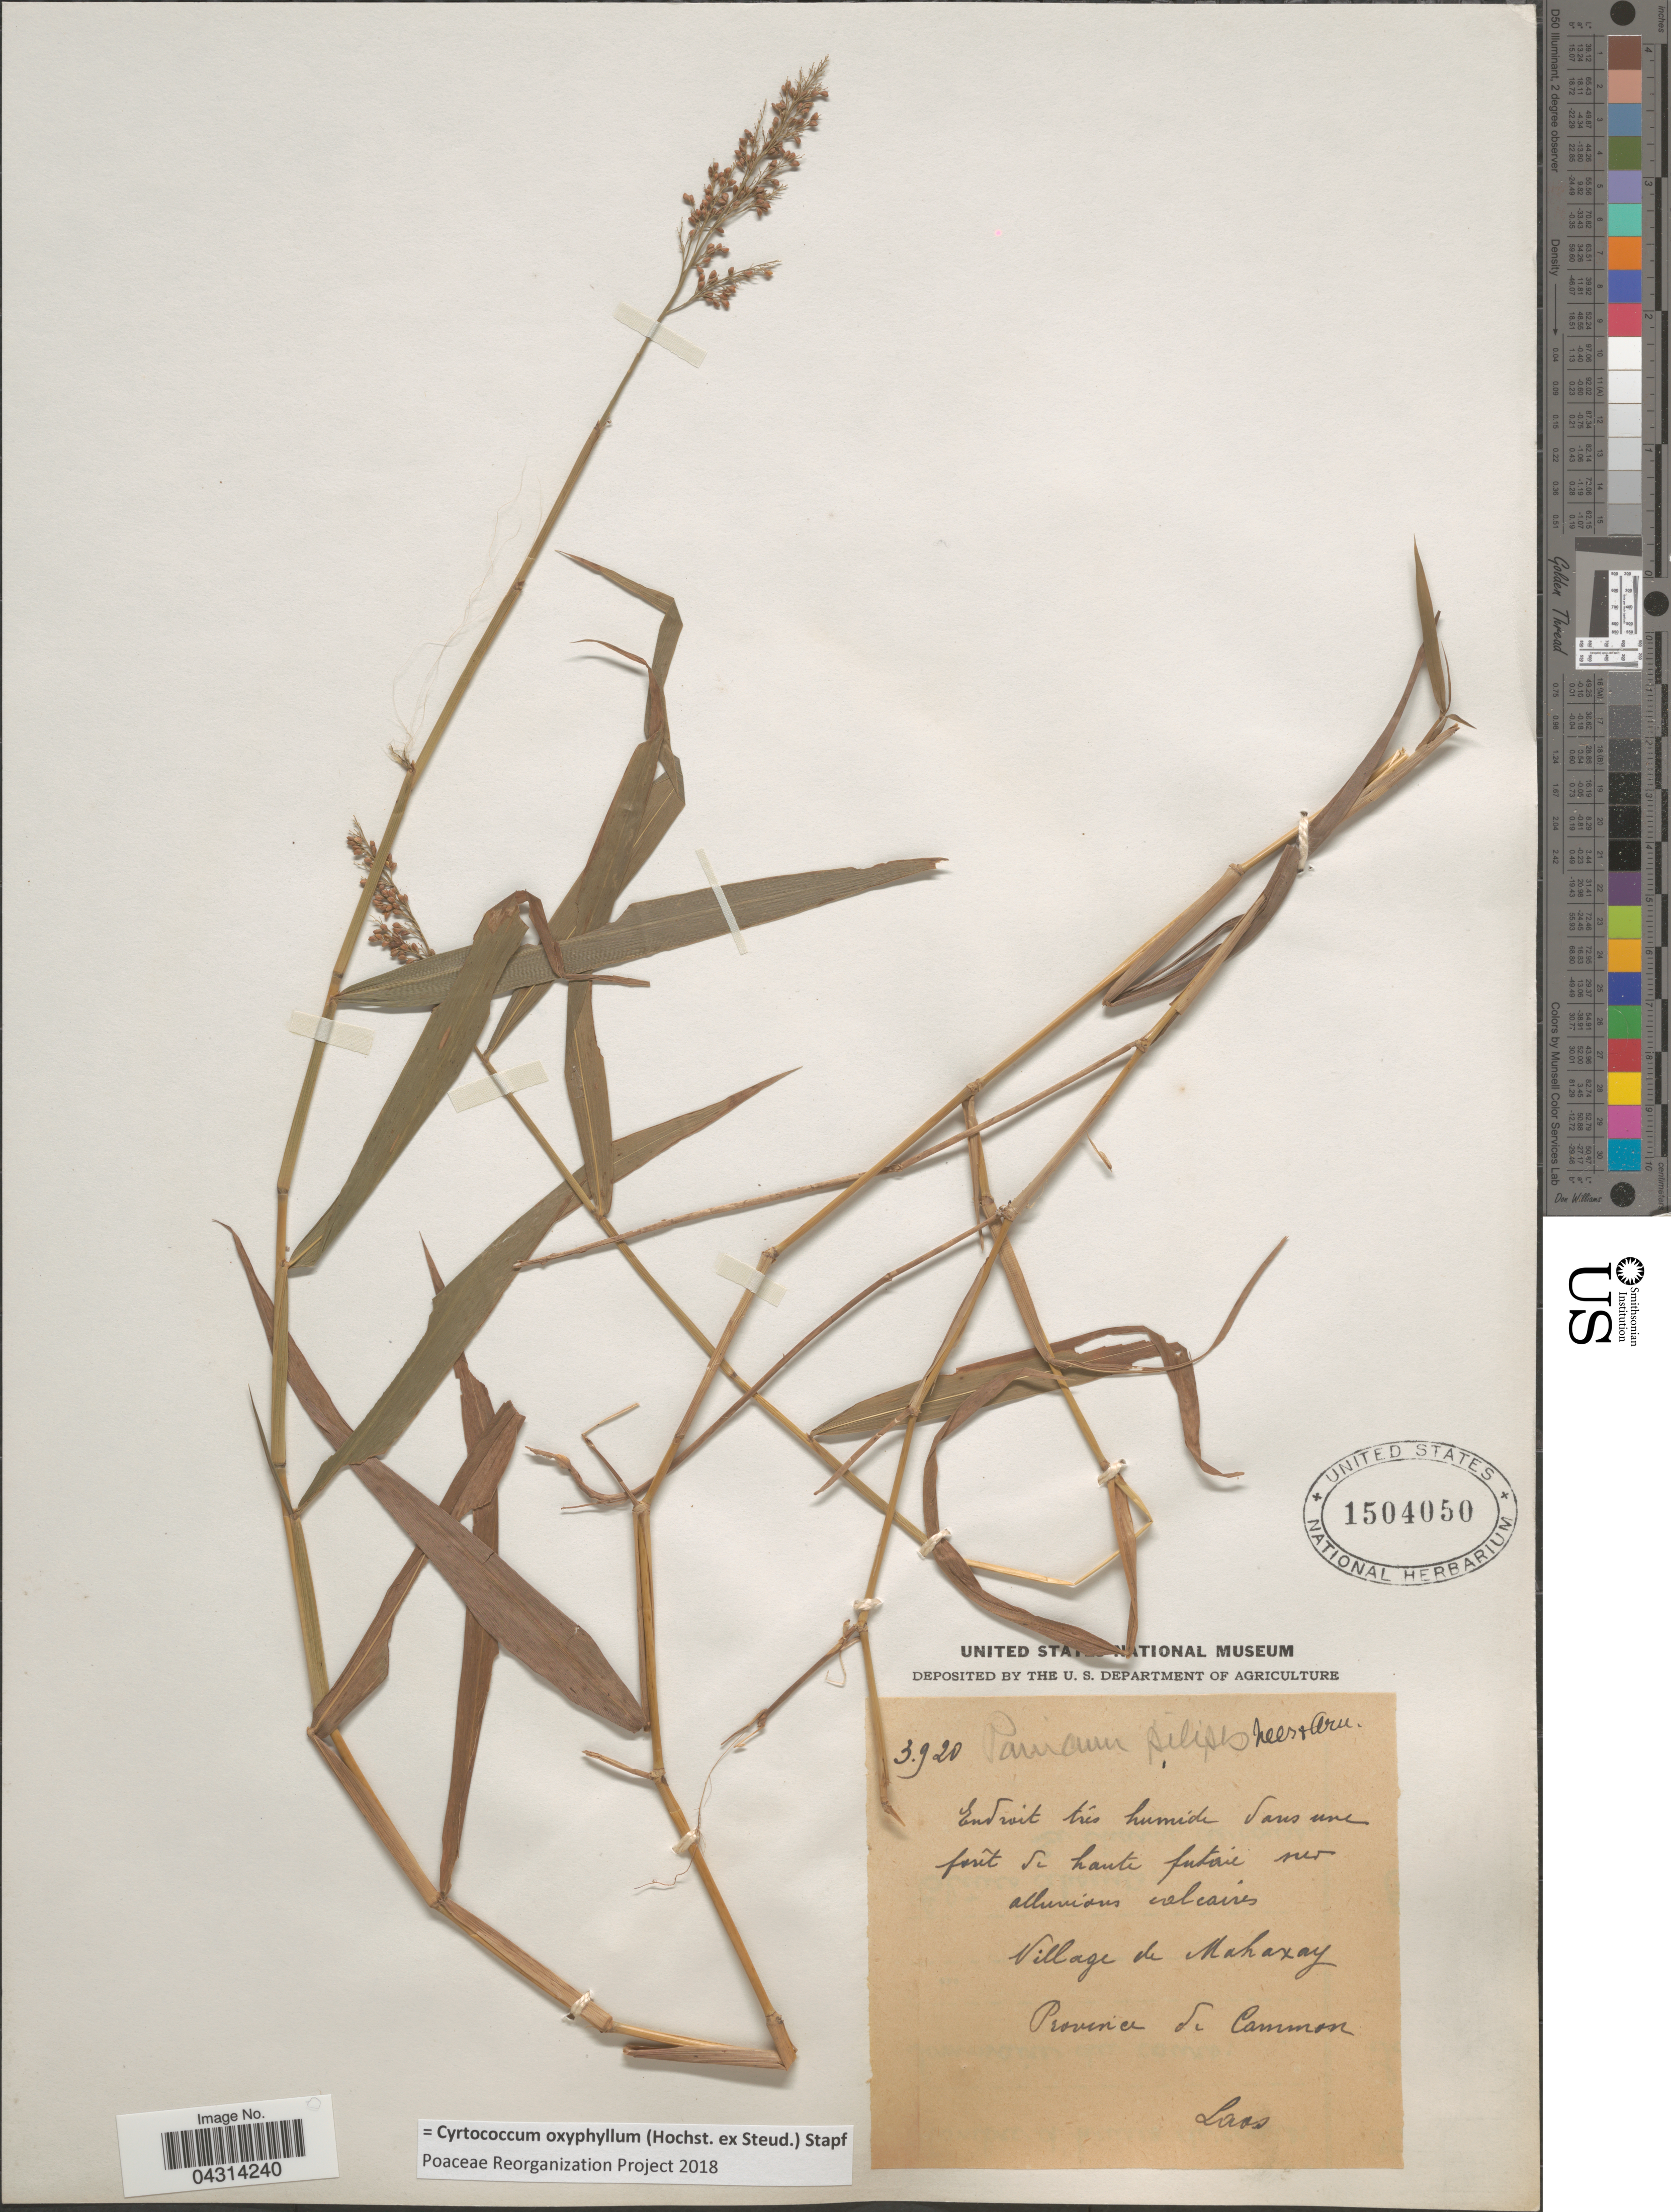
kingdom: Plantae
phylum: Tracheophyta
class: Liliopsida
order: Poales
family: Poaceae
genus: Cyrtococcum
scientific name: Cyrtococcum oxyphyllum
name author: (Steud.) Stapf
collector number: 3920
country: Laos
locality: Endroit tres humide dans une forêt futaie near aluvions calcaires. Village de Mahaxay. Province de Cammon. Laos.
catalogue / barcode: US 1504050